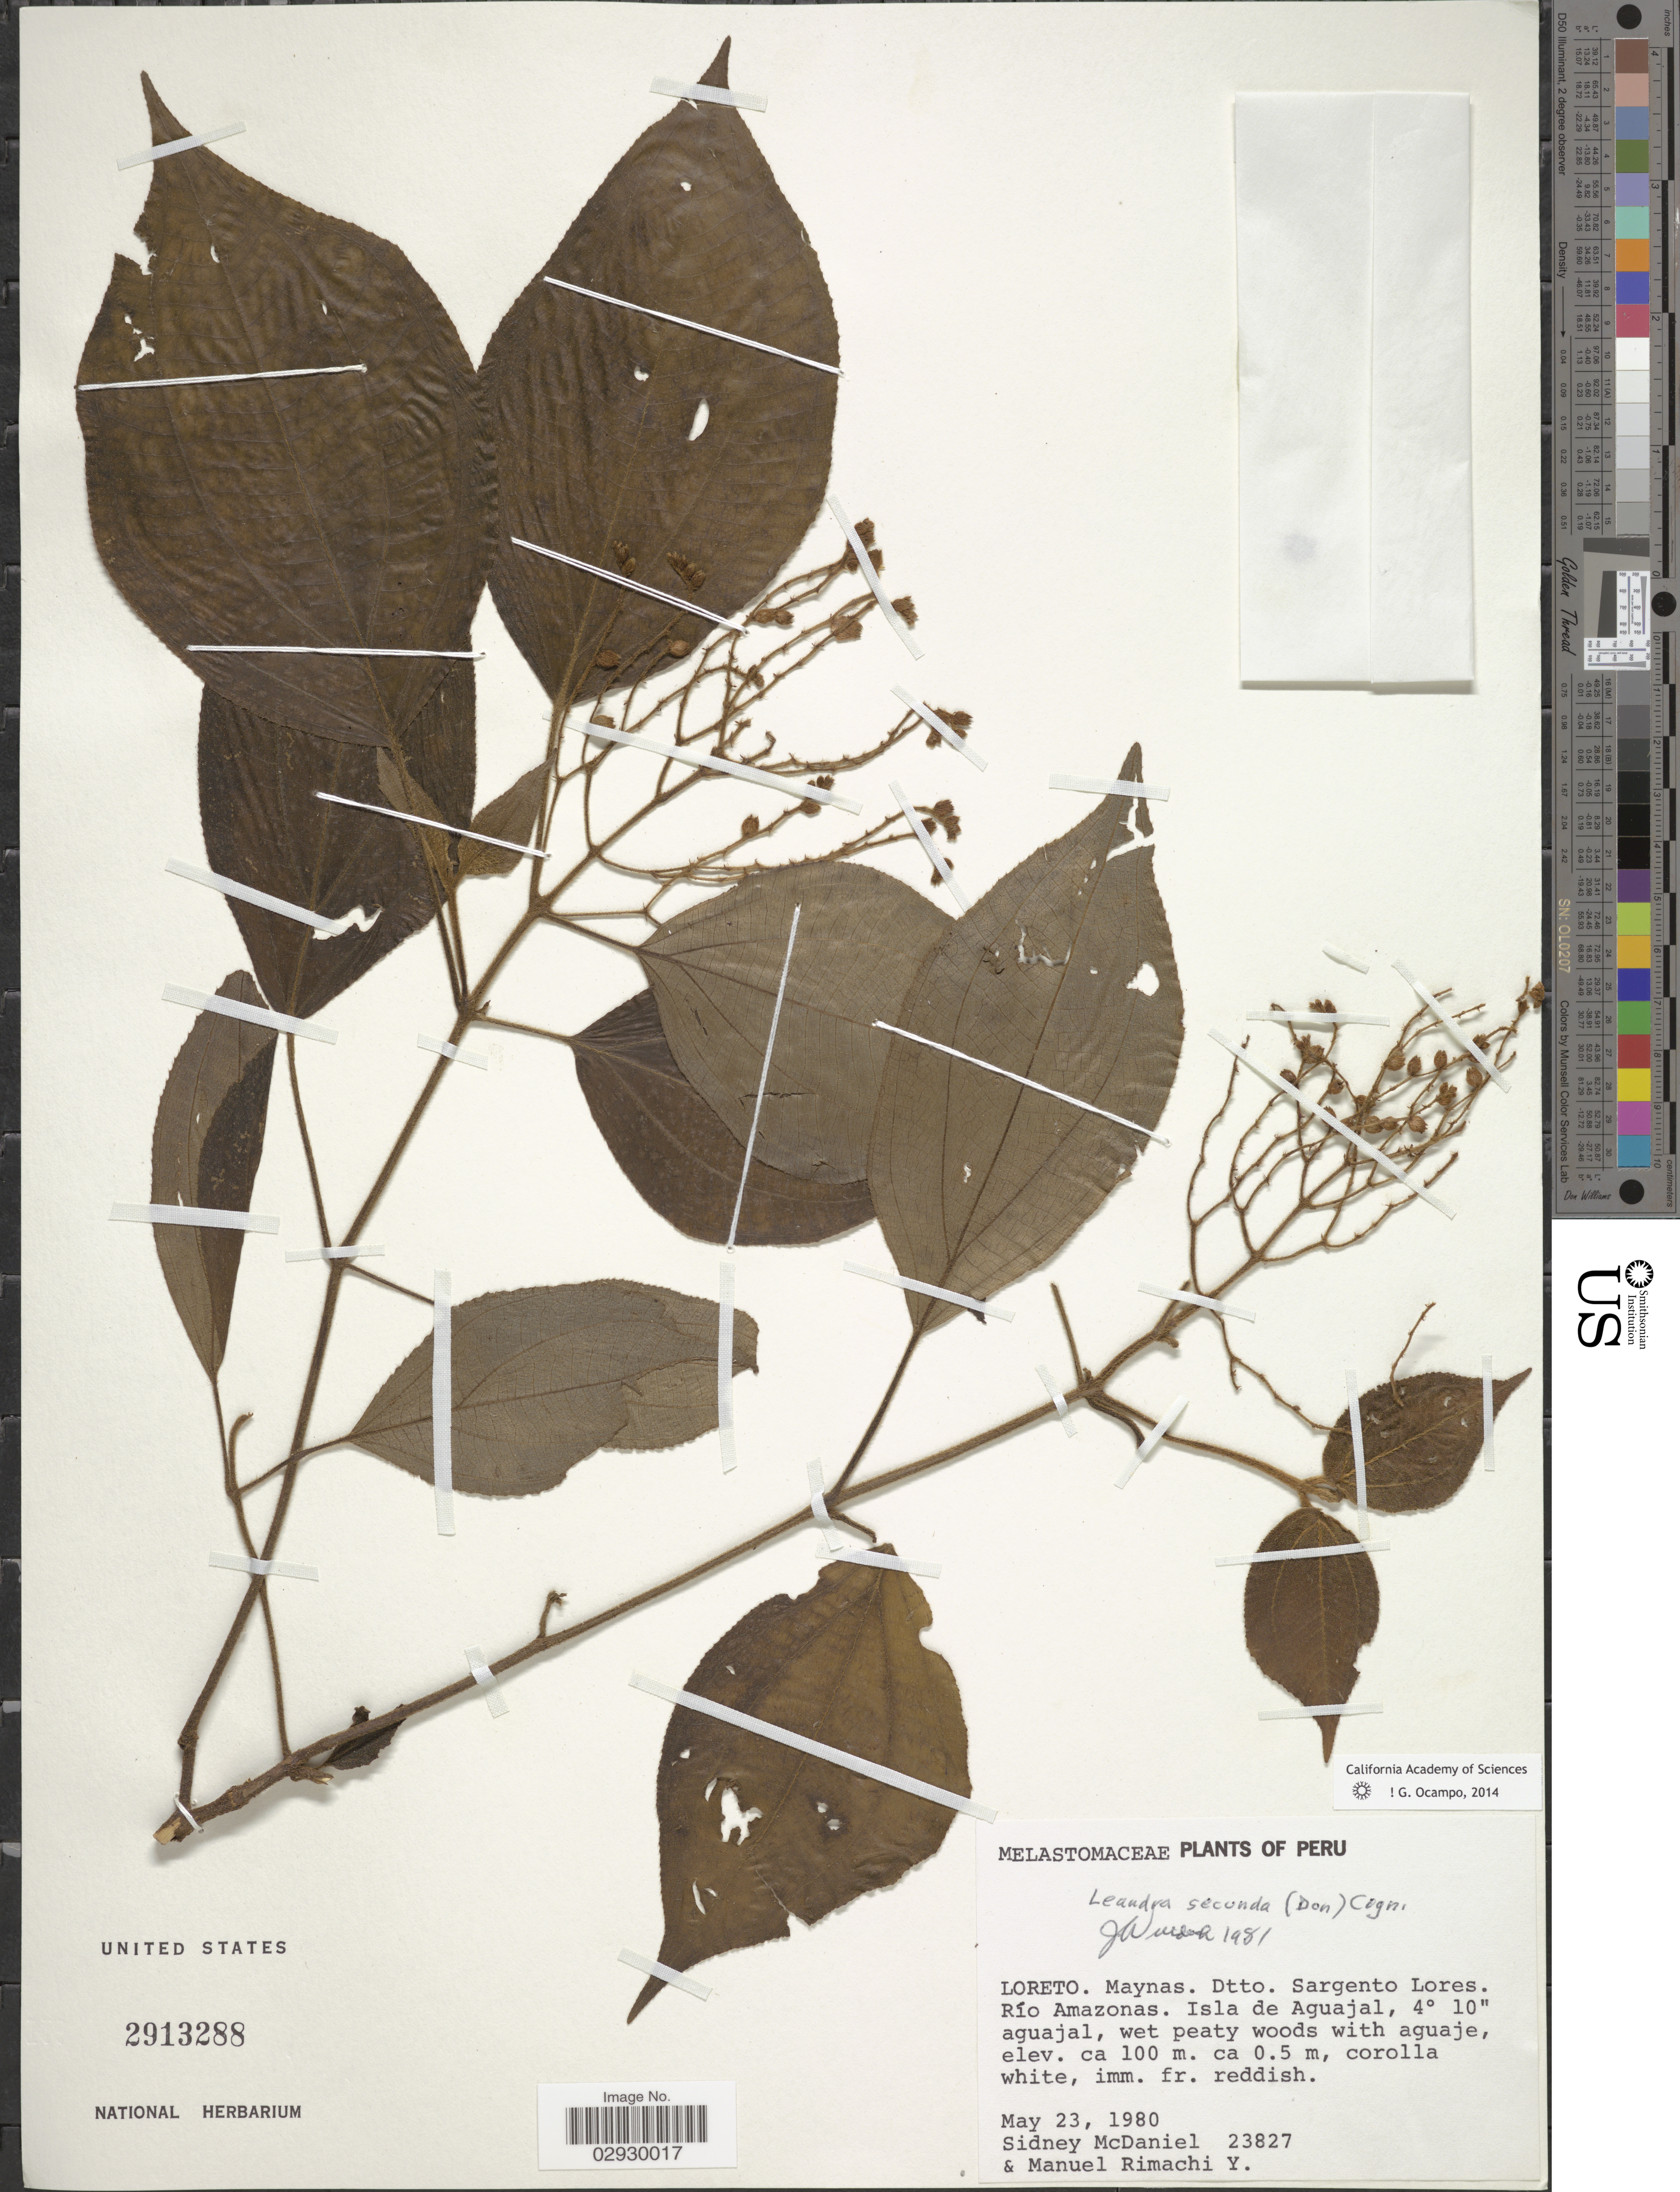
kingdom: Plantae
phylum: Tracheophyta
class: Magnoliopsida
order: Myrtales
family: Melastomataceae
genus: Leandra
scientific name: Leandra secundiflora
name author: (DC.) Cogn.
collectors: S. McDaniel & M. Rimachi Y.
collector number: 23827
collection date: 1980-05-23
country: Peru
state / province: Loreto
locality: Maynas. Dtto. Sargento Lores. Río Amazonas. Isla de Aguajal, 4° 10' aguajal.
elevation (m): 100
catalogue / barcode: US 2913288